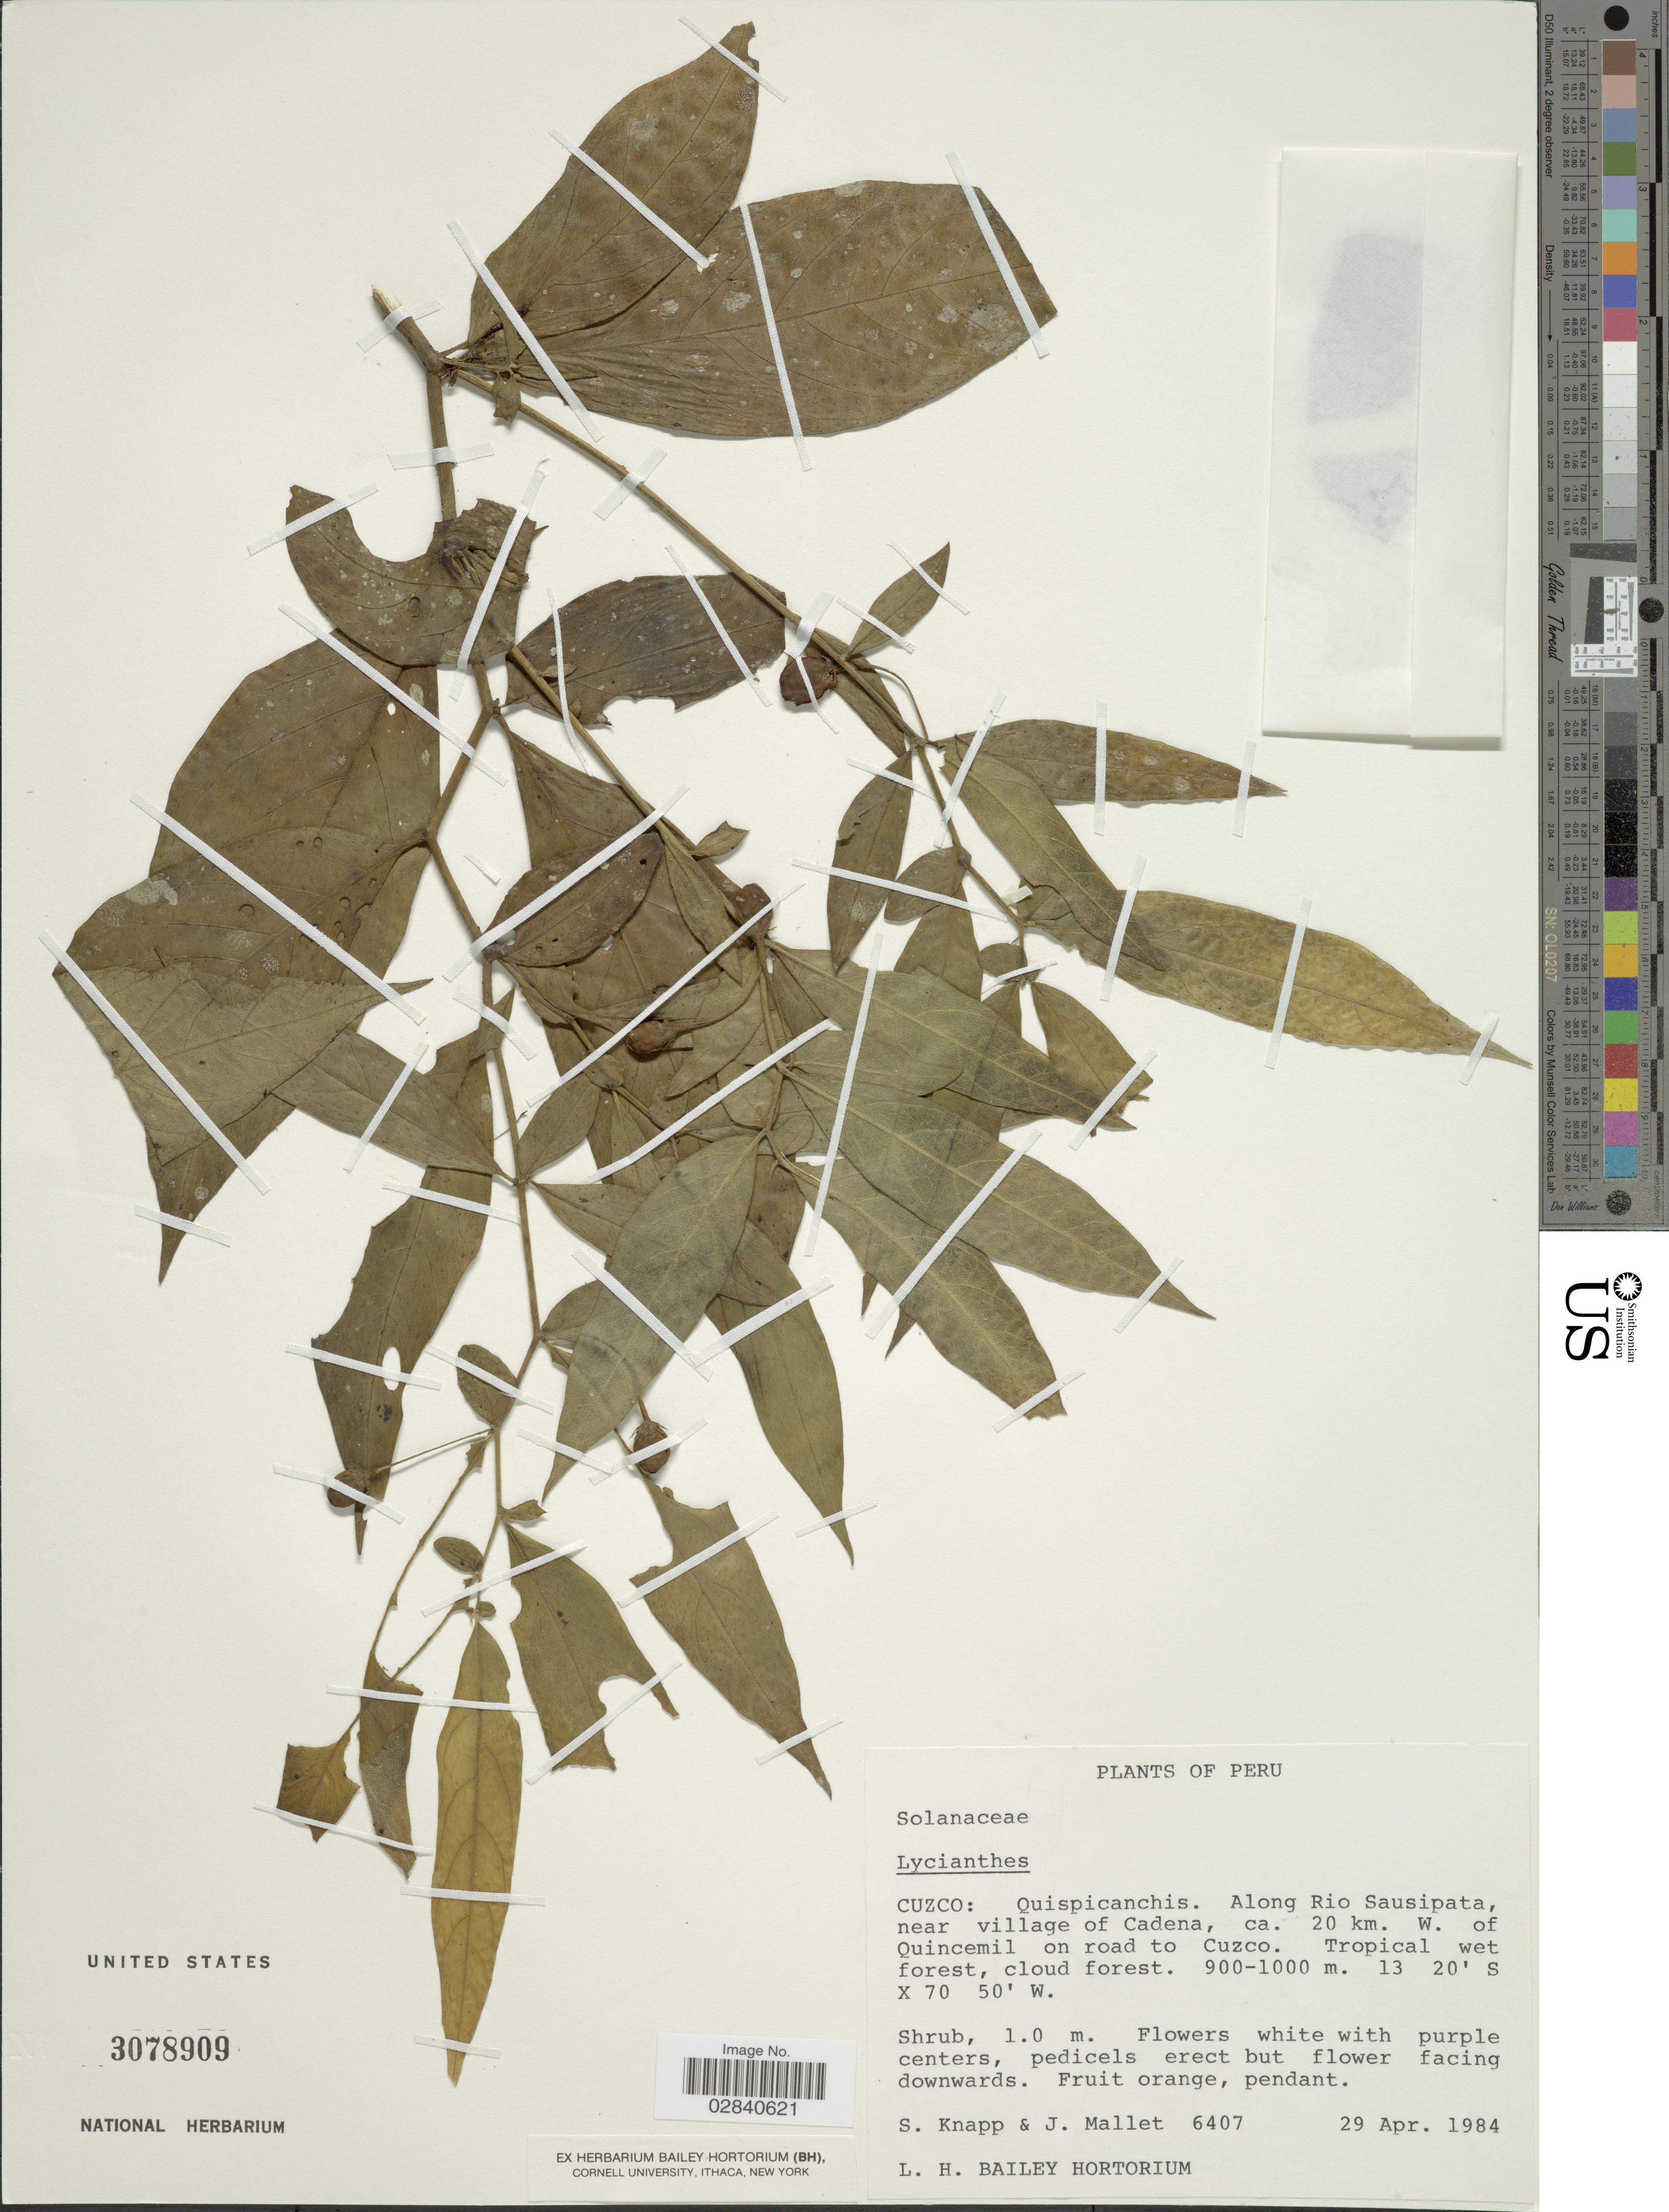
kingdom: Plantae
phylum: Tracheophyta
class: Magnoliopsida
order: Solanales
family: Solanaceae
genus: Lycianthes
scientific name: Lycianthes sp.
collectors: S. Knapp & J. Mallet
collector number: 6407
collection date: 1984-04-29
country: Peru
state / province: Cusco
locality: Cuzco: Quispicanchis, Along Rio Sausipata, near village of Cadena, ca. 20 km. W. of Quincemil on road to Cuzco.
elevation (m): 900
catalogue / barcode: US 3078909